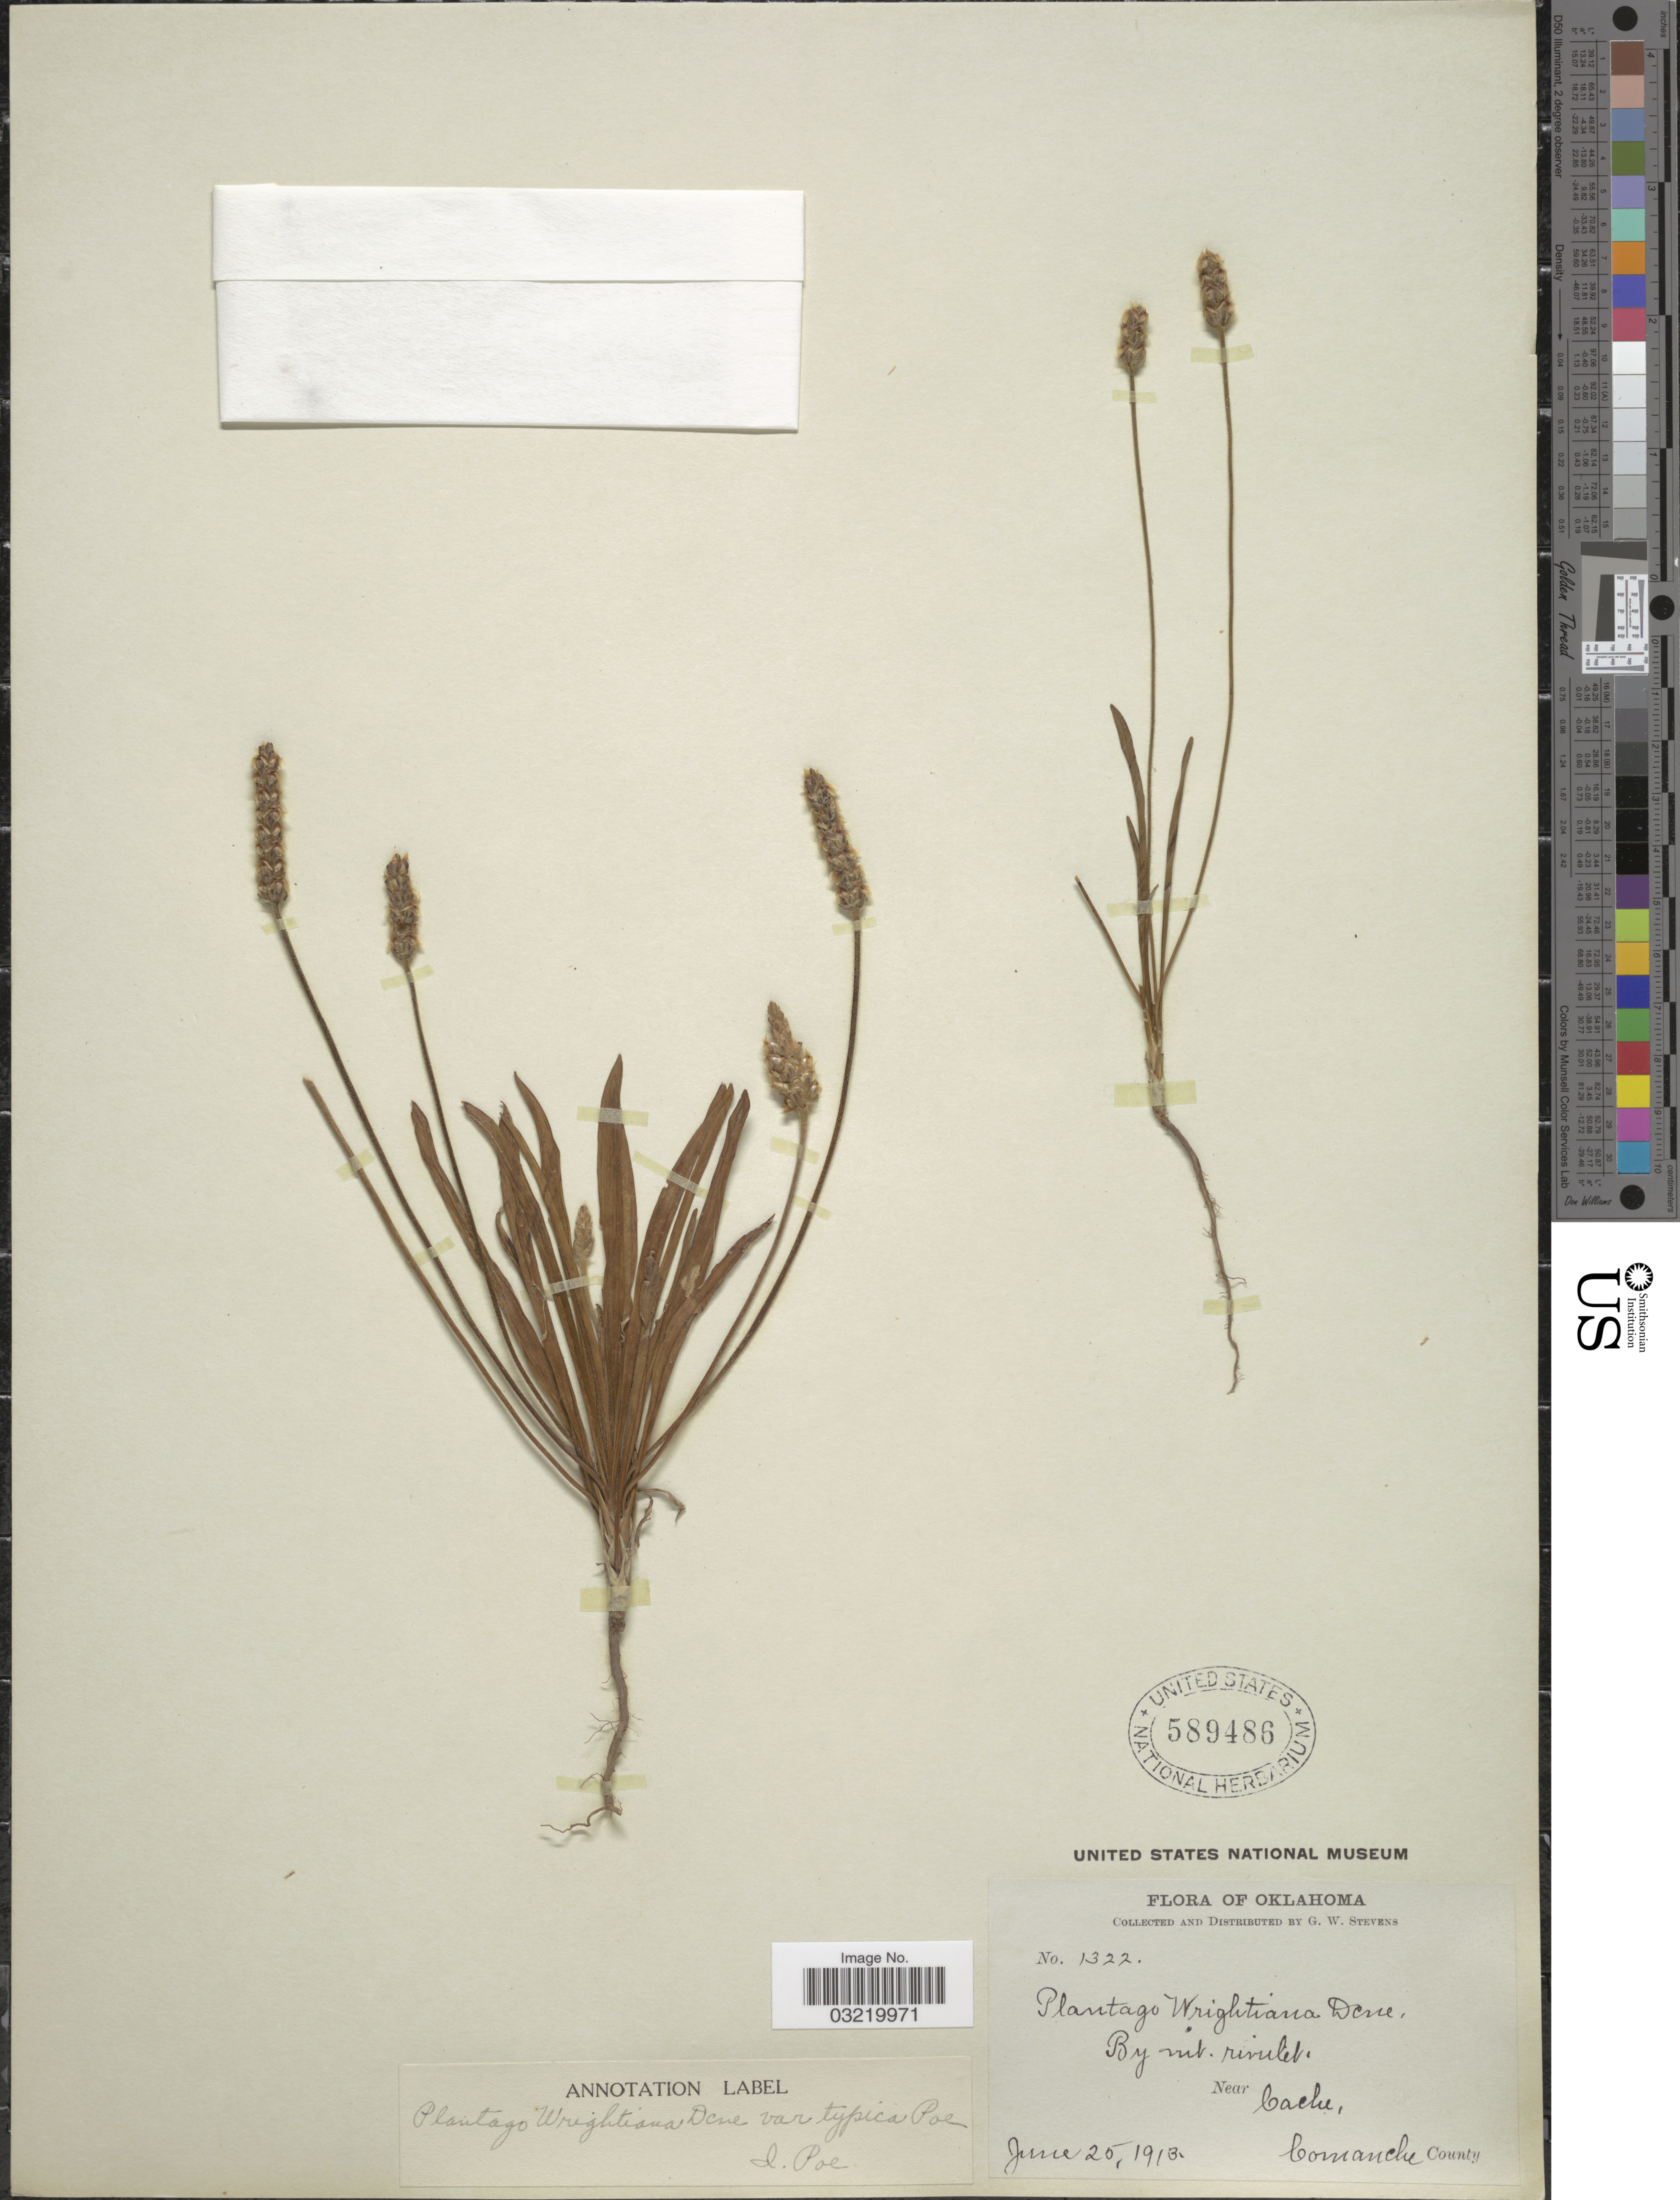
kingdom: Plantae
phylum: Tracheophyta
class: Magnoliopsida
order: Lamiales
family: Plantaginaceae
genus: Plantago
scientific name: Plantago wrightiana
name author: Decne. ex A. DC.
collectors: G. W. Stevens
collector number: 1322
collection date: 1913-06-25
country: United States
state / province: Oklahoma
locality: Near Cacke, Comanche County.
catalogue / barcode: US 589486